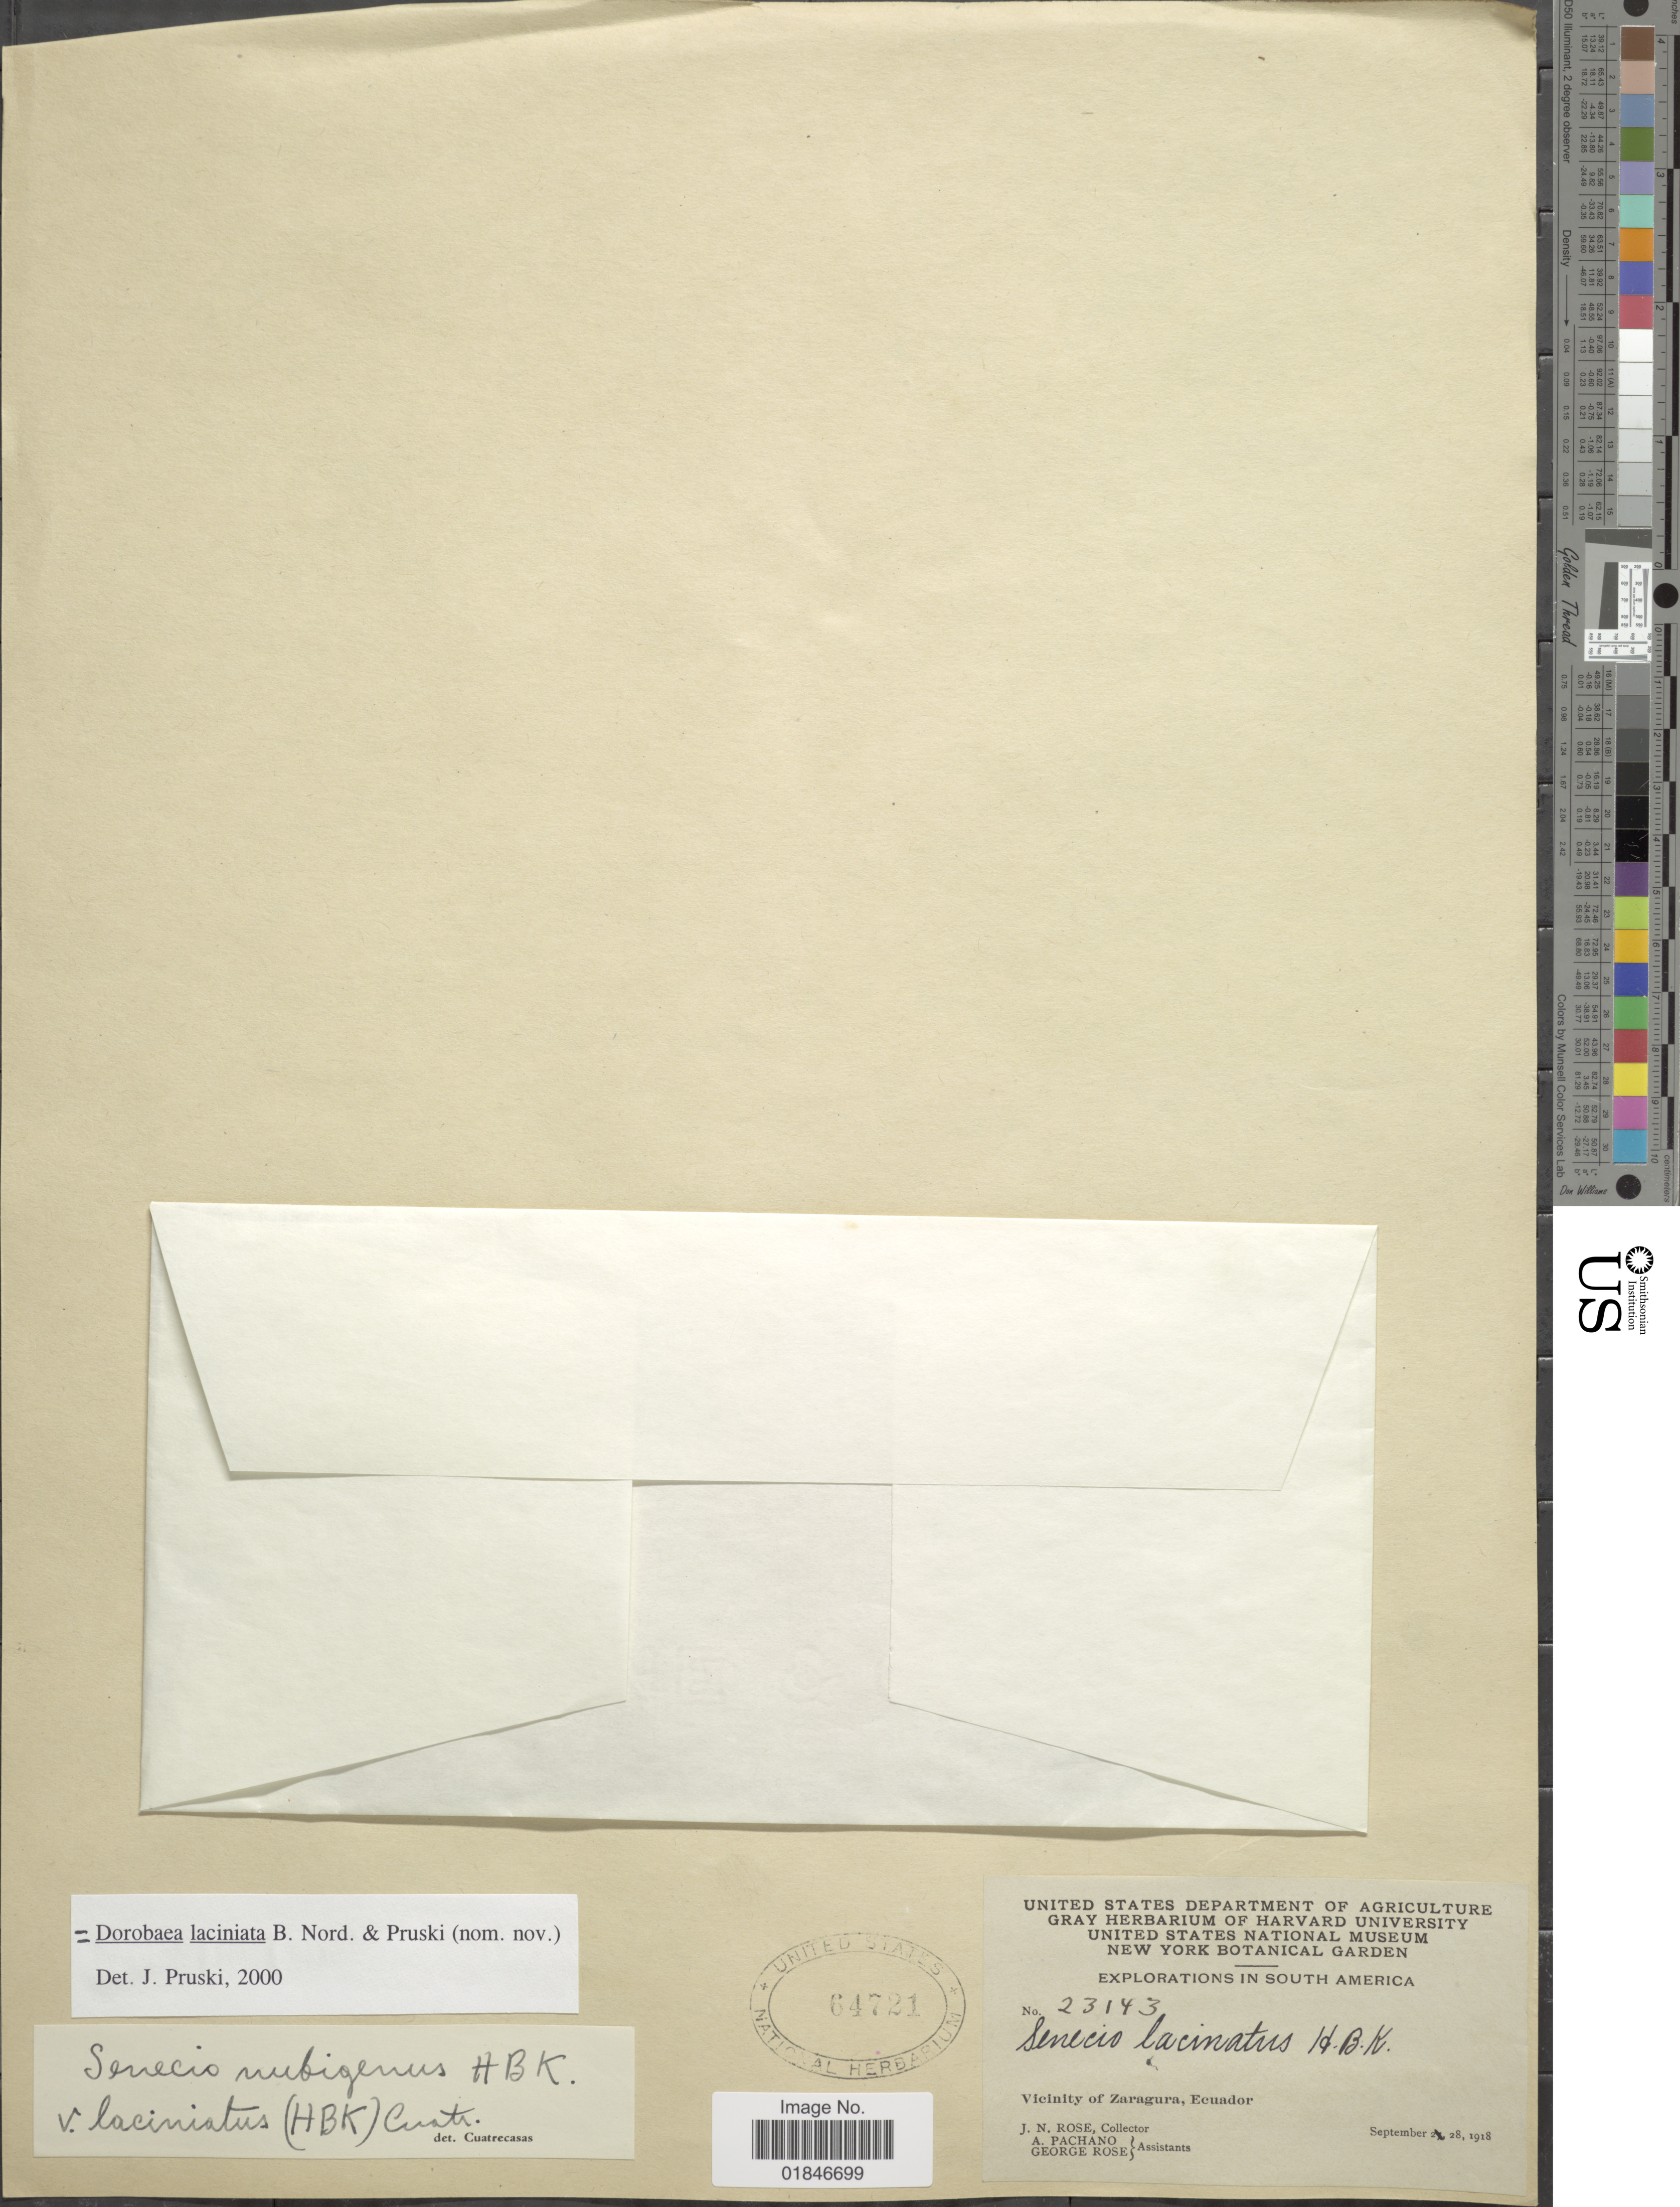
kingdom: Plantae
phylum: Tracheophyta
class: Magnoliopsida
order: Asterales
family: Asteraceae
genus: Dorobaea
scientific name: Dorobaea laciniata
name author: B. Nord. & Pruski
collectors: J. N. Rose, A. Pachano & G. Rose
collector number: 23143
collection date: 1918-09-28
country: Ecuador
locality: Vicinity of Zargura, Ecuador.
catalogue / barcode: US 64721